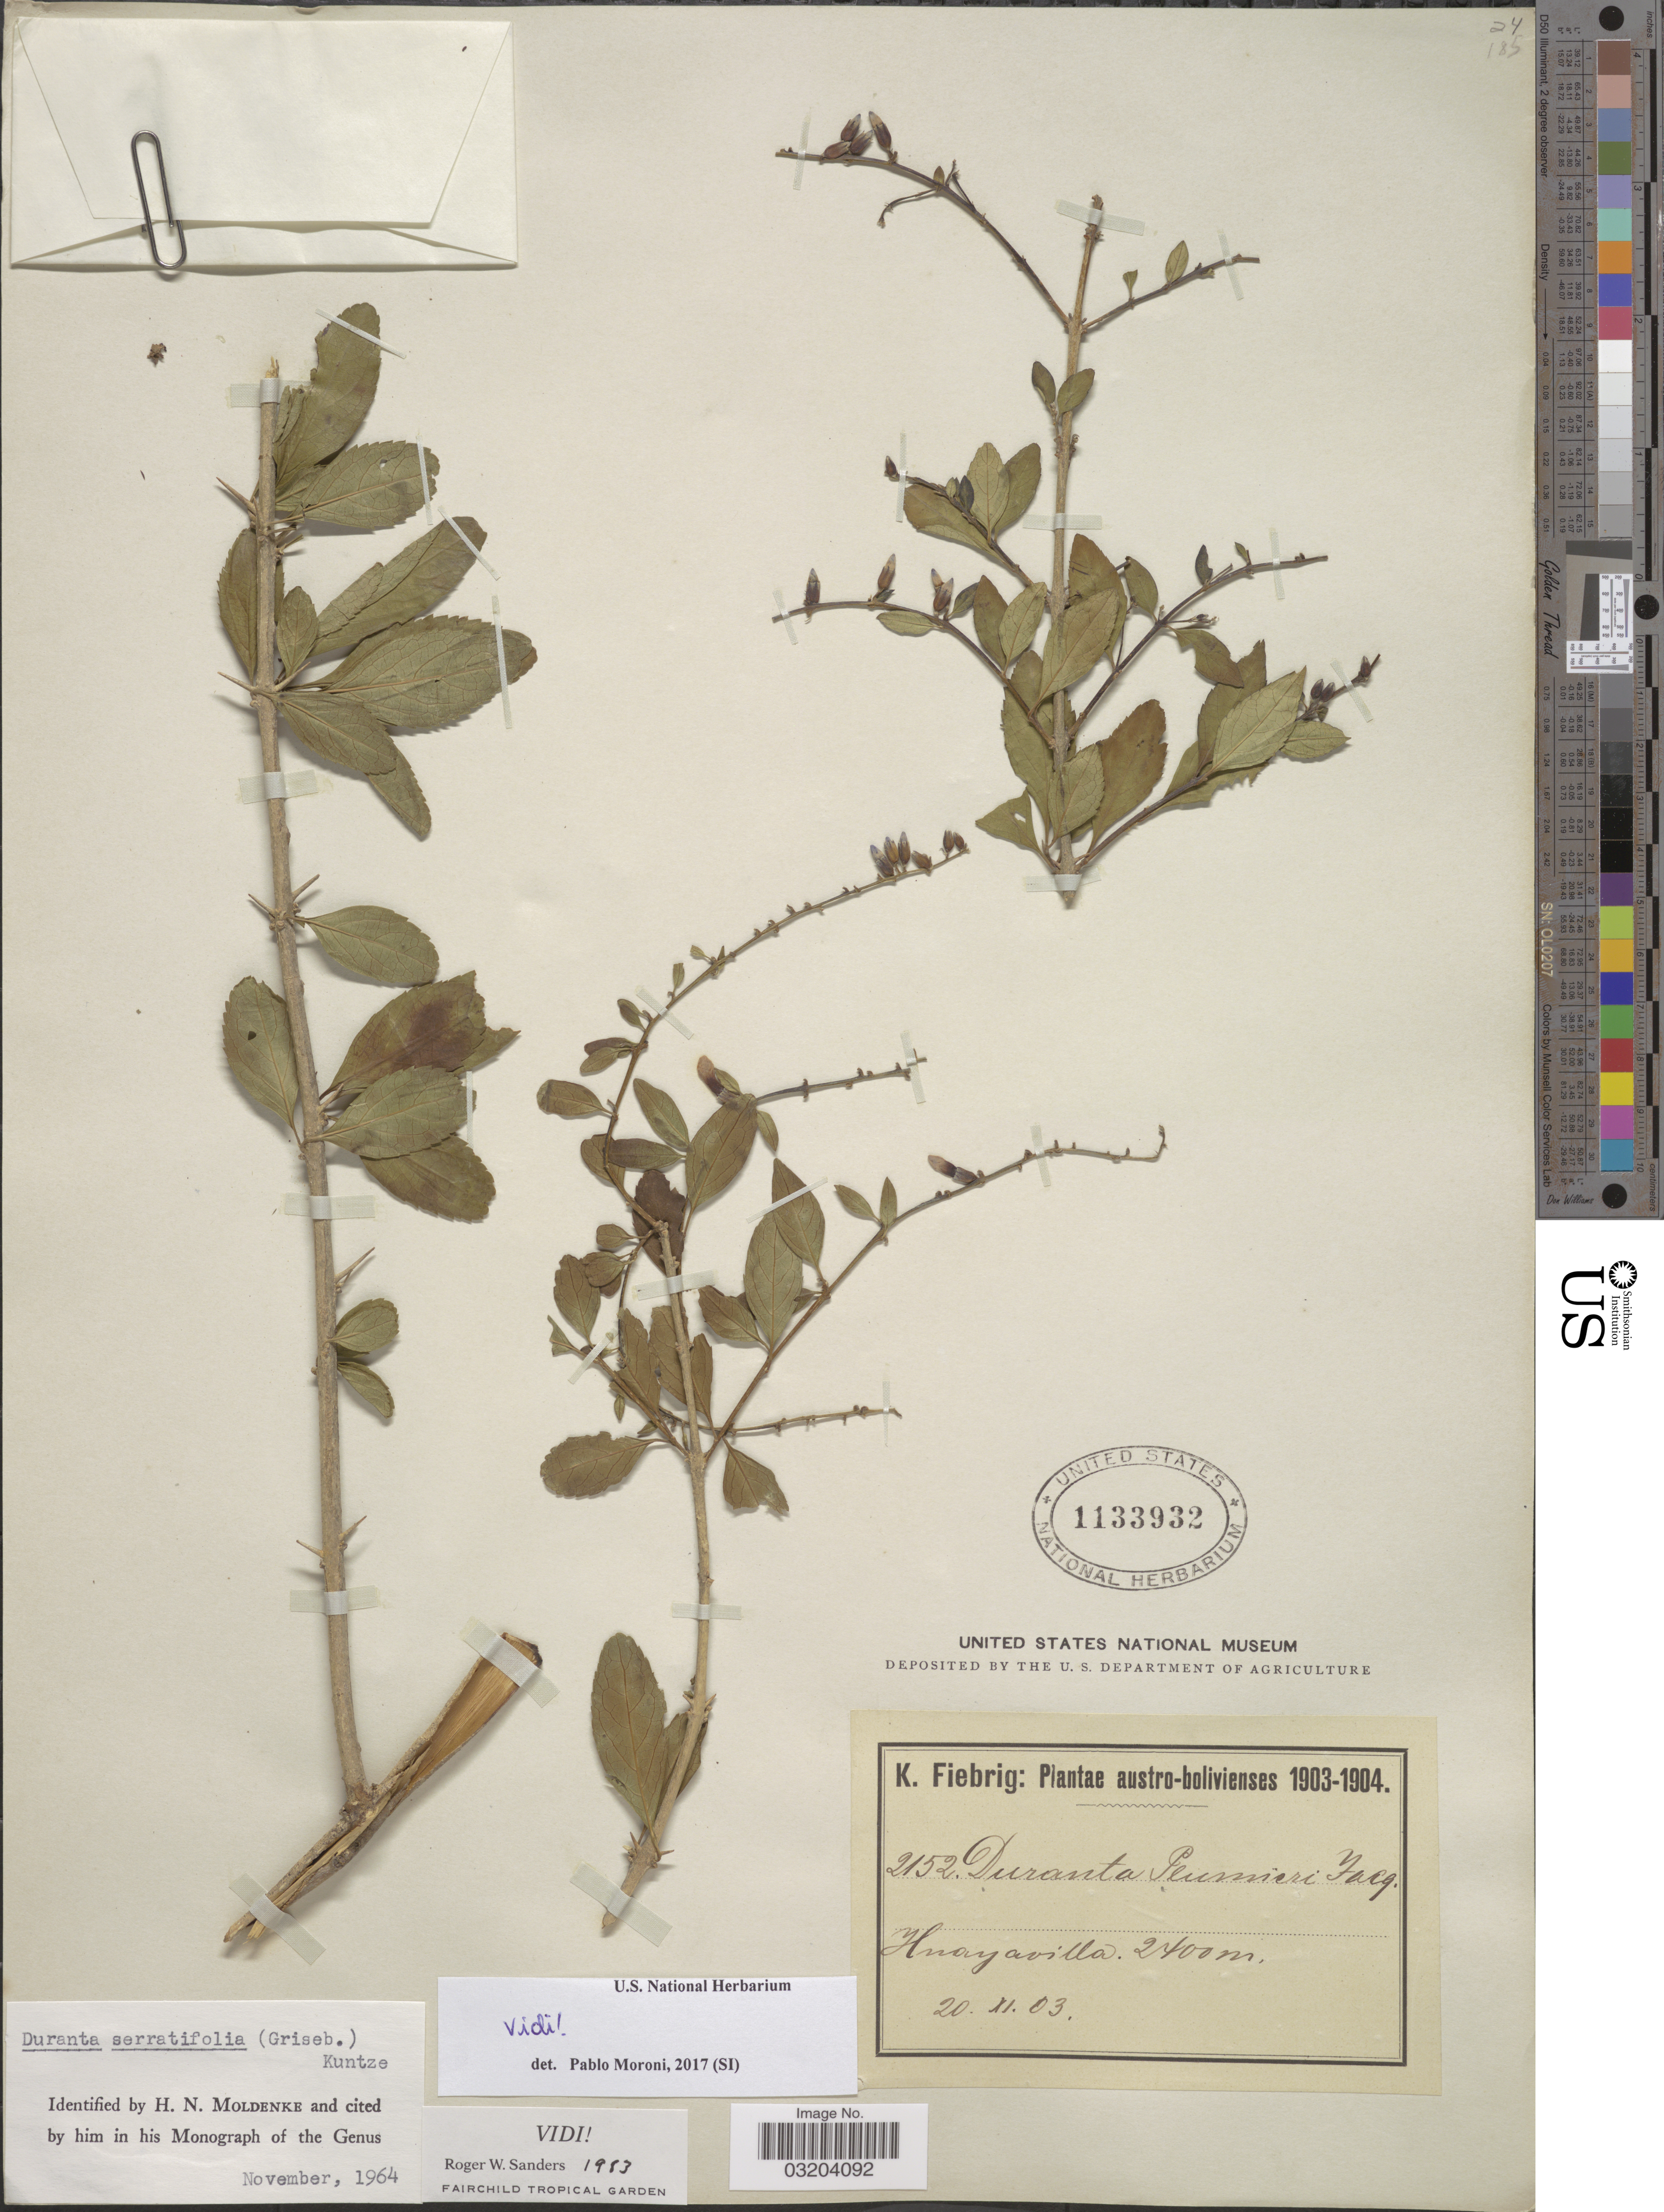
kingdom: Plantae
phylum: Tracheophyta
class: Magnoliopsida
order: Lamiales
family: Verbenaceae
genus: Duranta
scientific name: Duranta serratifolia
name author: (Griseb.) Kuntze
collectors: K. Fiebrig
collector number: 2152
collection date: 1903-11-20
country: Bolivia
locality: Huayavilla.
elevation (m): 2400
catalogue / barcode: US 1133932